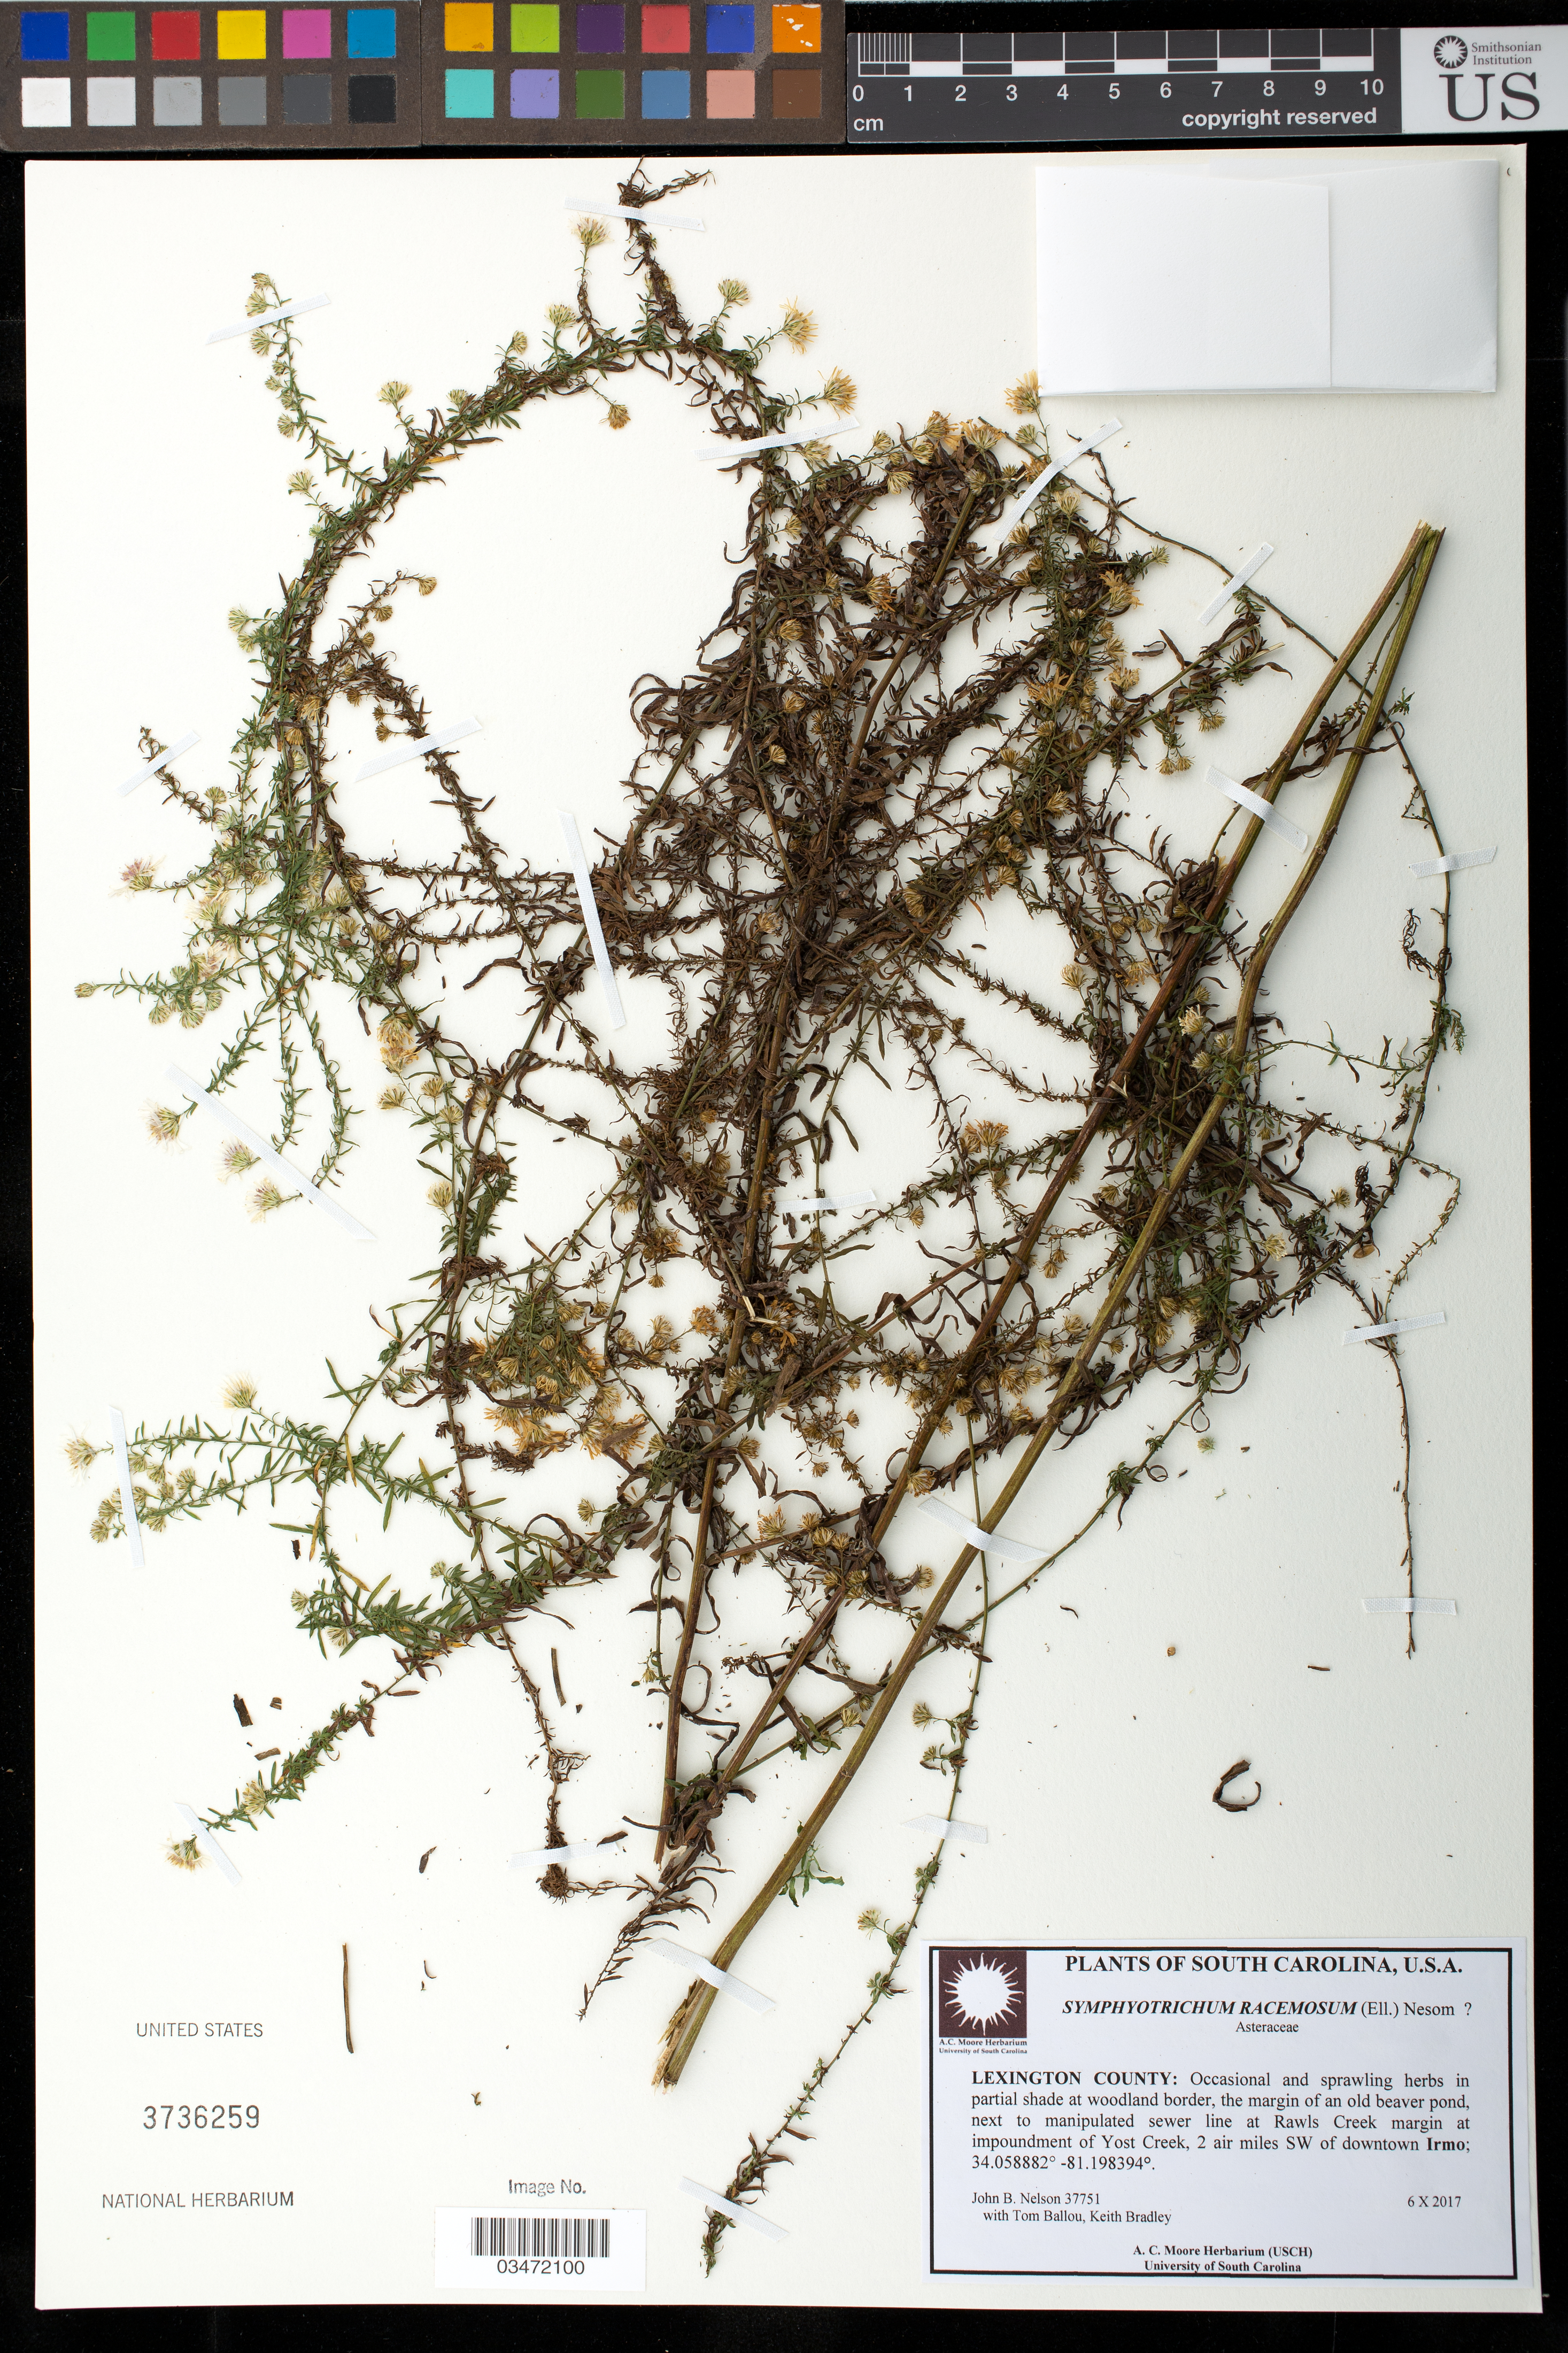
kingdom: Plantae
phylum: Tracheophyta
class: Magnoliopsida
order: Asterales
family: Asteraceae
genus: Symphyotrichum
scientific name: Symphyotrichum racemosum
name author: (Elliott) G.L. Nesom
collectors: J. Nelson, T. Ballou & K. Bradley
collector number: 37751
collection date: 2017-10-06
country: United States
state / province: South Carolina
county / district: Lexington County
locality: Rawls Creek margin at impoundment of Yost Creek, 2 air miles SW of downtown Irmo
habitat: Occasional in partial shade at woodland border, the margin of an old beaver pond, next to manipulated sewer line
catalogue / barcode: US 3736259